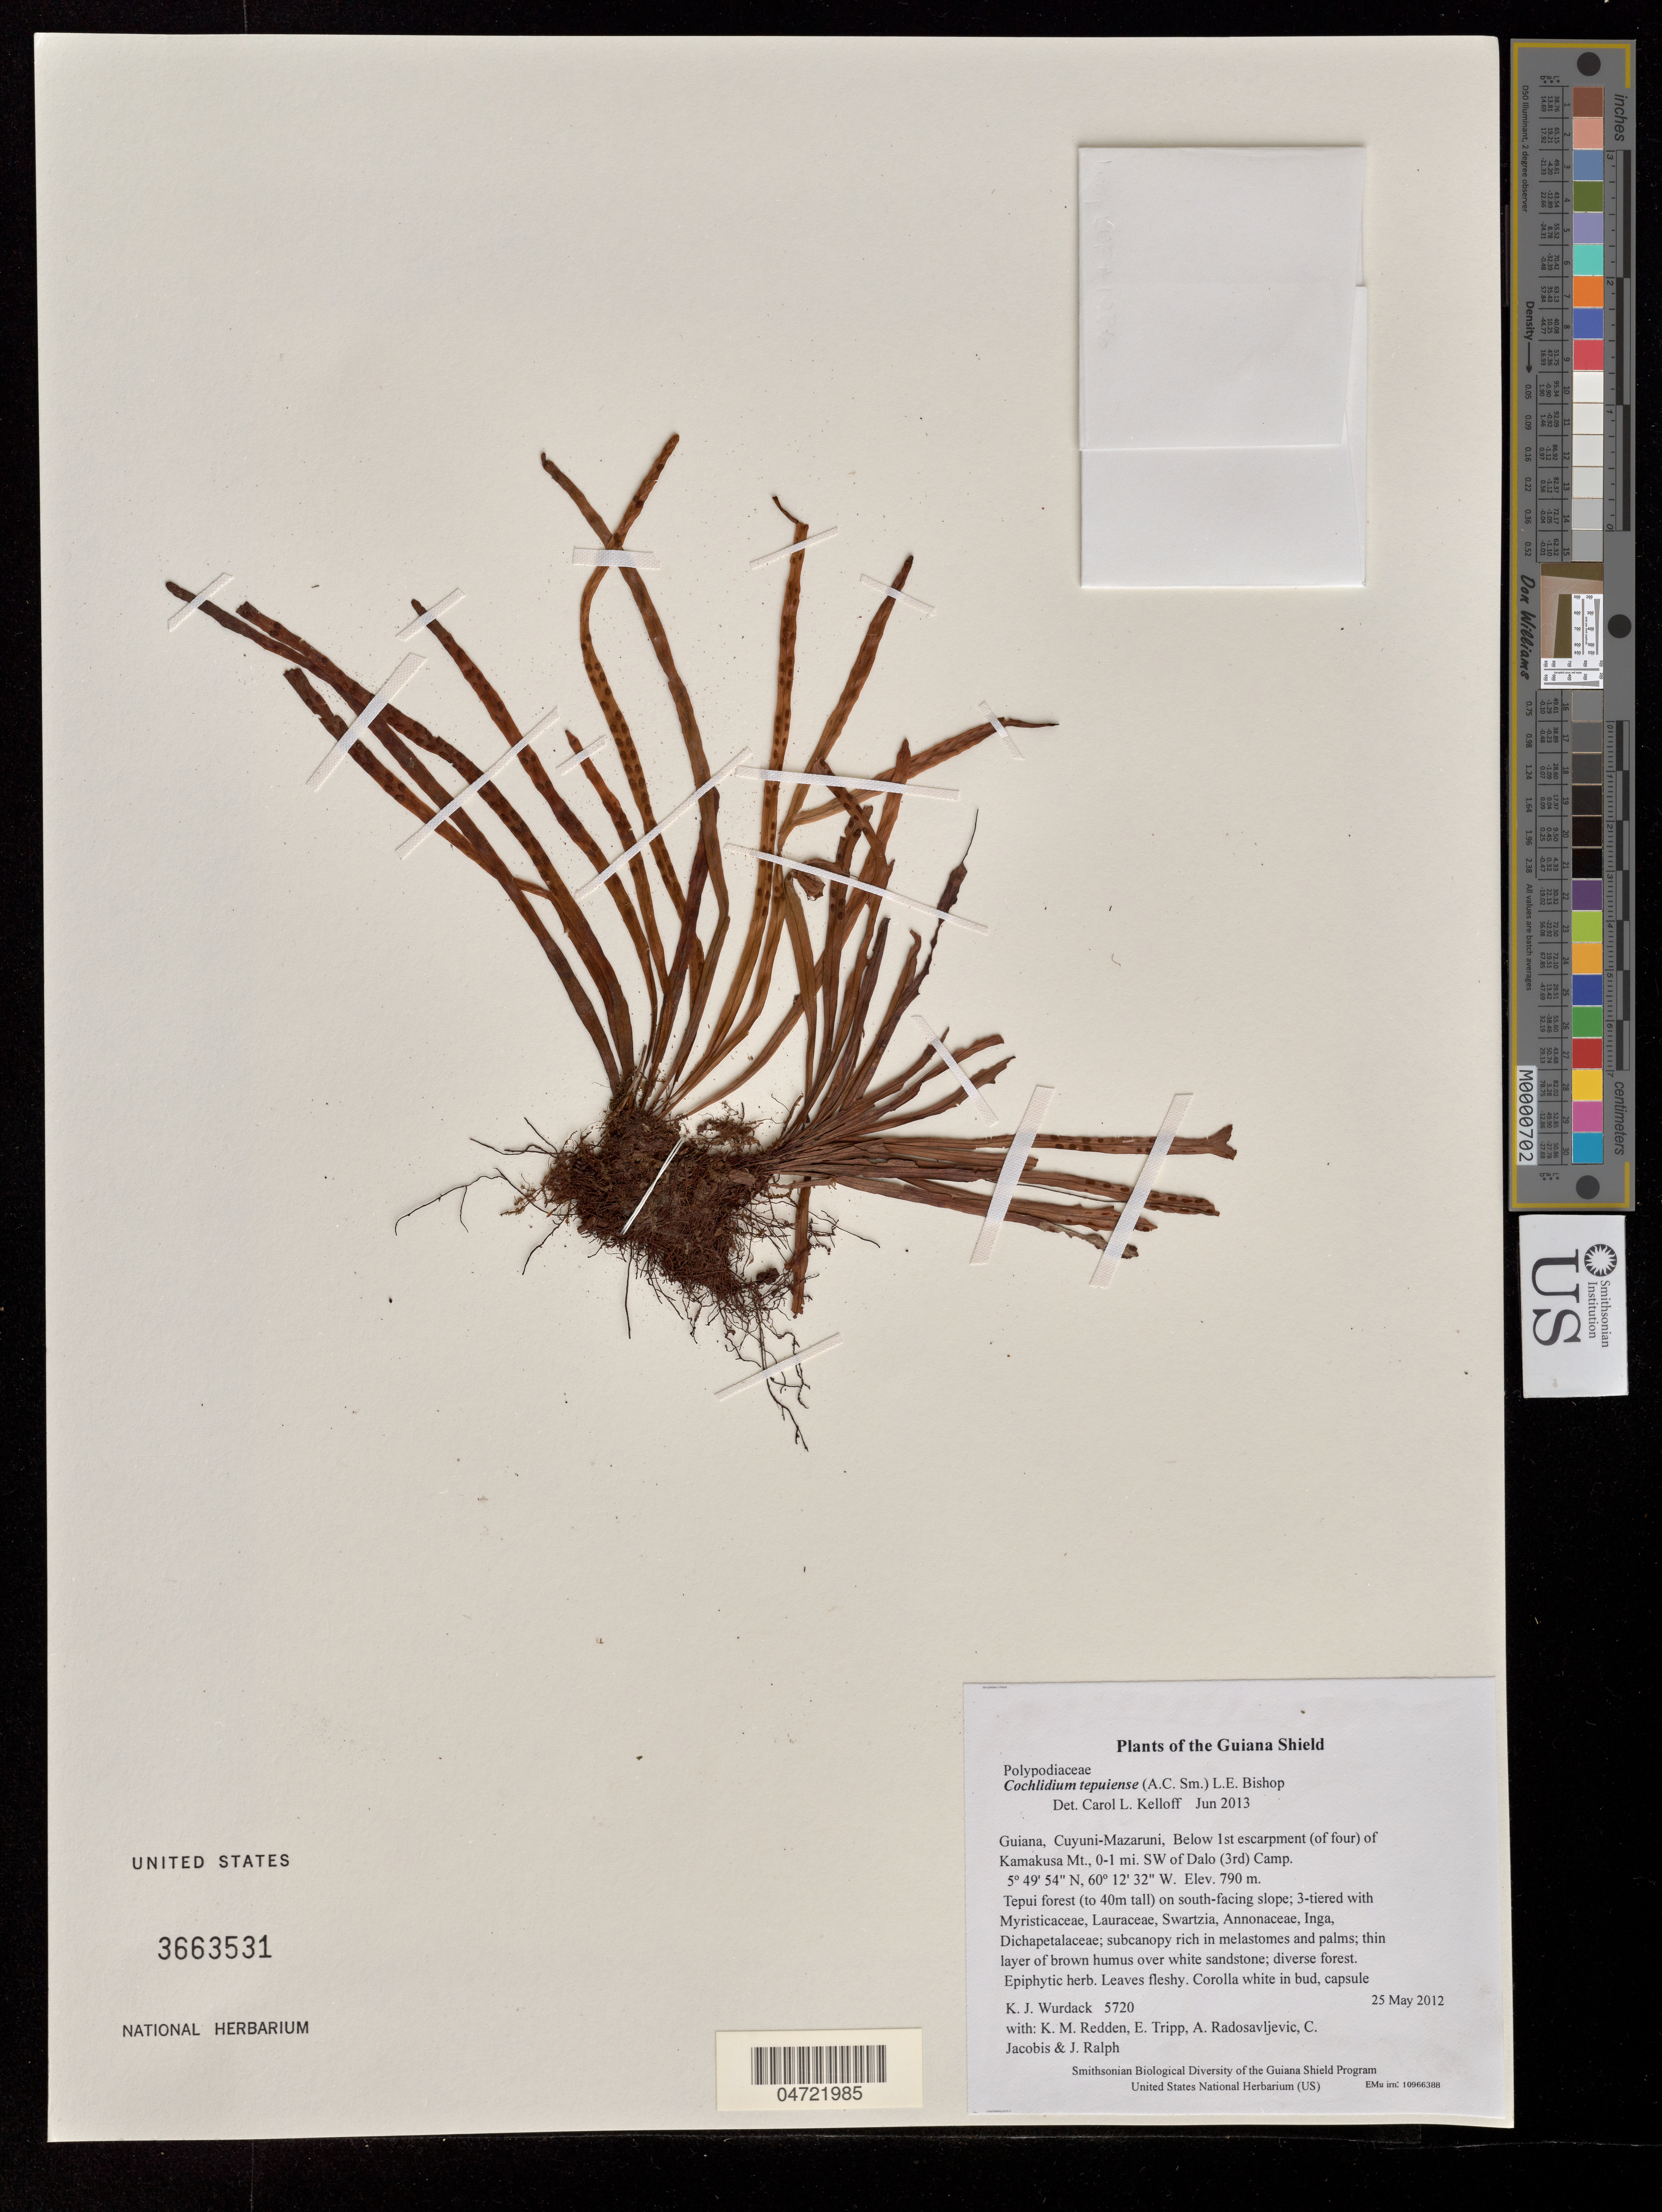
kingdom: Plantae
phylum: Tracheophyta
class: Polypodiopsida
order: Polypodiales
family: Polypodiaceae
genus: Cochlidium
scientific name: Cochlidium tepuiense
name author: (A.C. Sm.) L.E. Bishop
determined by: Kelloff, Carol L., (US), Smithsonian Institution - National Museum of Natural History (UNITED STATES)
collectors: K. Wurdack, K. M. Redden, E. Tripp, A. Radosavljevic, C. Jacobis & J. Ralph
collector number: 5720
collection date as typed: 25 May 2012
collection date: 2012-05-25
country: Guyana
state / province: Cuyuni-Mazaruni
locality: Below 1st escarpment (of four) of Kamakusa Mt., 0-1 mi. SW of Dalo (3rd) Camp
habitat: Short canopy forest over rock outcrops (with overhangs and crevices) with Lecythidaceae, Bombacaceae, and caesalpinioid legumes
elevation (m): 790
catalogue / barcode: US 3663531